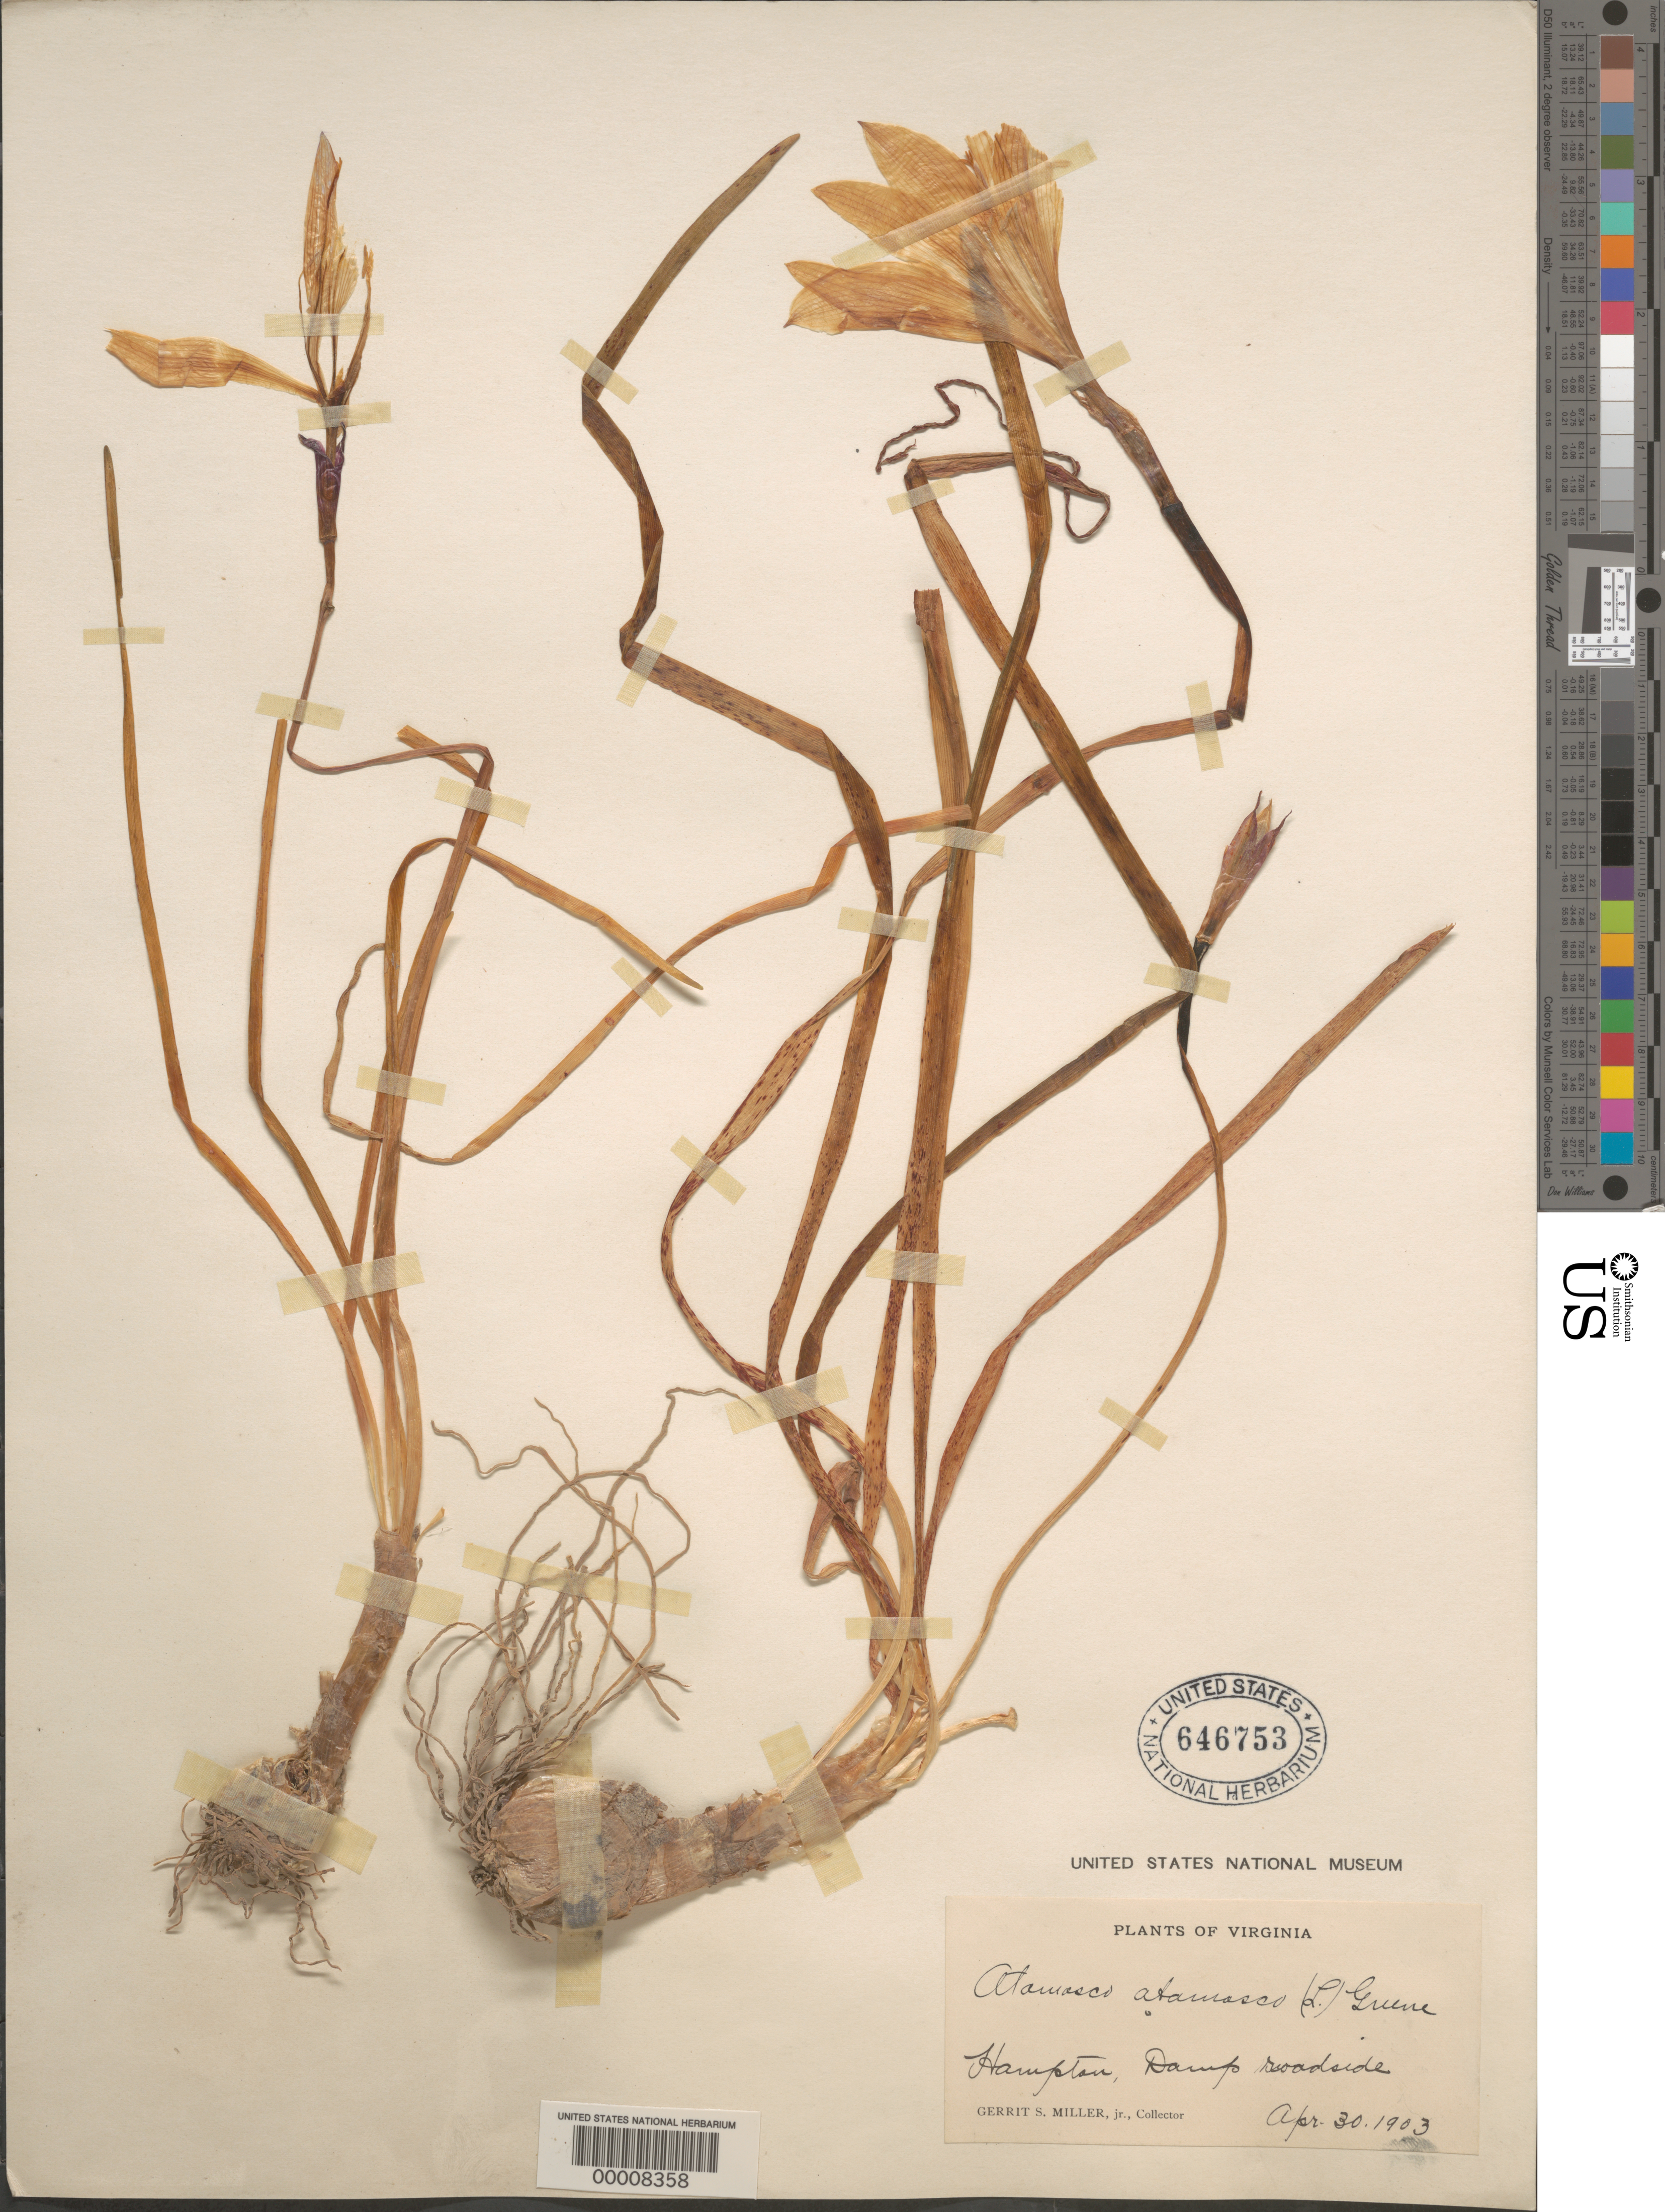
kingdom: Plantae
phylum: Tracheophyta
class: Liliopsida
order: Asparagales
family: Amaryllidaceae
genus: Zephyranthes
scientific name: Zephyranthes atamasco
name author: (L.) Herb.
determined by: Strong, Mark T.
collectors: G. S. Miller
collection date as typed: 30 Apr 1903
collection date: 1903-04-30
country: United States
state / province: Virginia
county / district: City of Hampton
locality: Hampton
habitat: Damp roadside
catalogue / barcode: US 646753